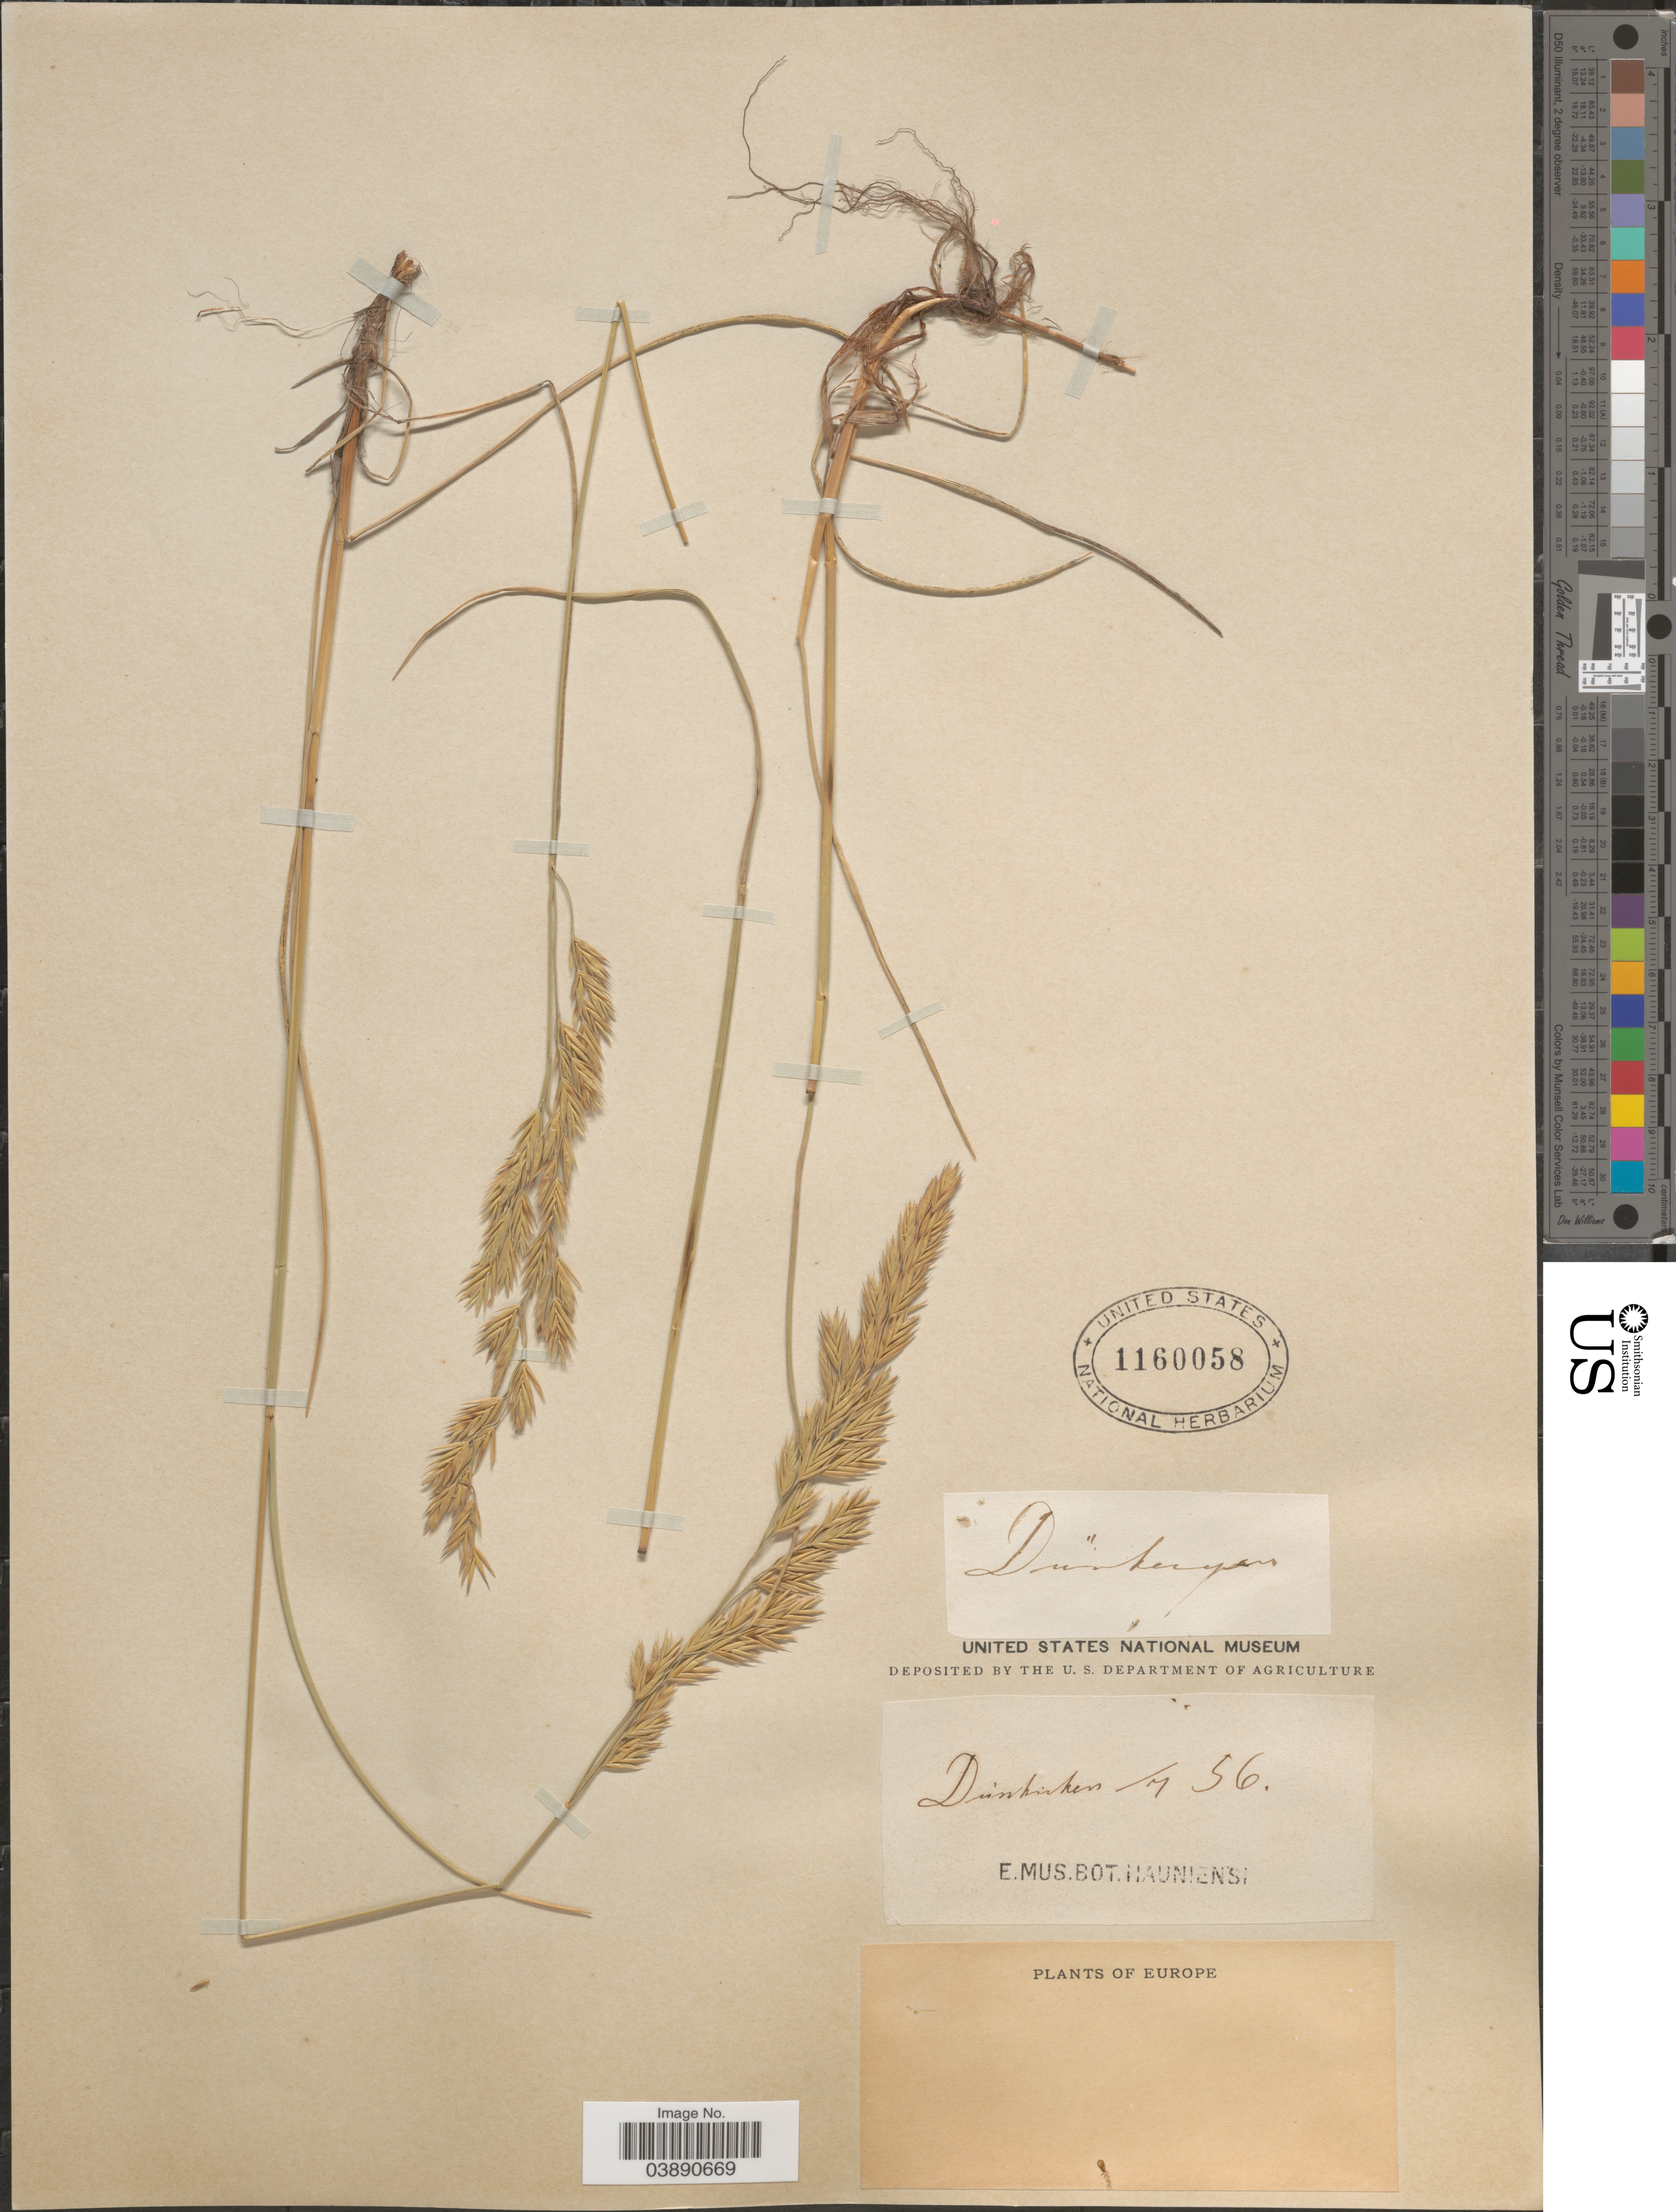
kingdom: Plantae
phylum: Tracheophyta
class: Liliopsida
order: Poales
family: Poaceae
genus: Festuca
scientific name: Festuca sp.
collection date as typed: Transcribed d/m/y: /7/56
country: France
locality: Europe. Dünkerque. Dunkirken.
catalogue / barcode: US 1160058